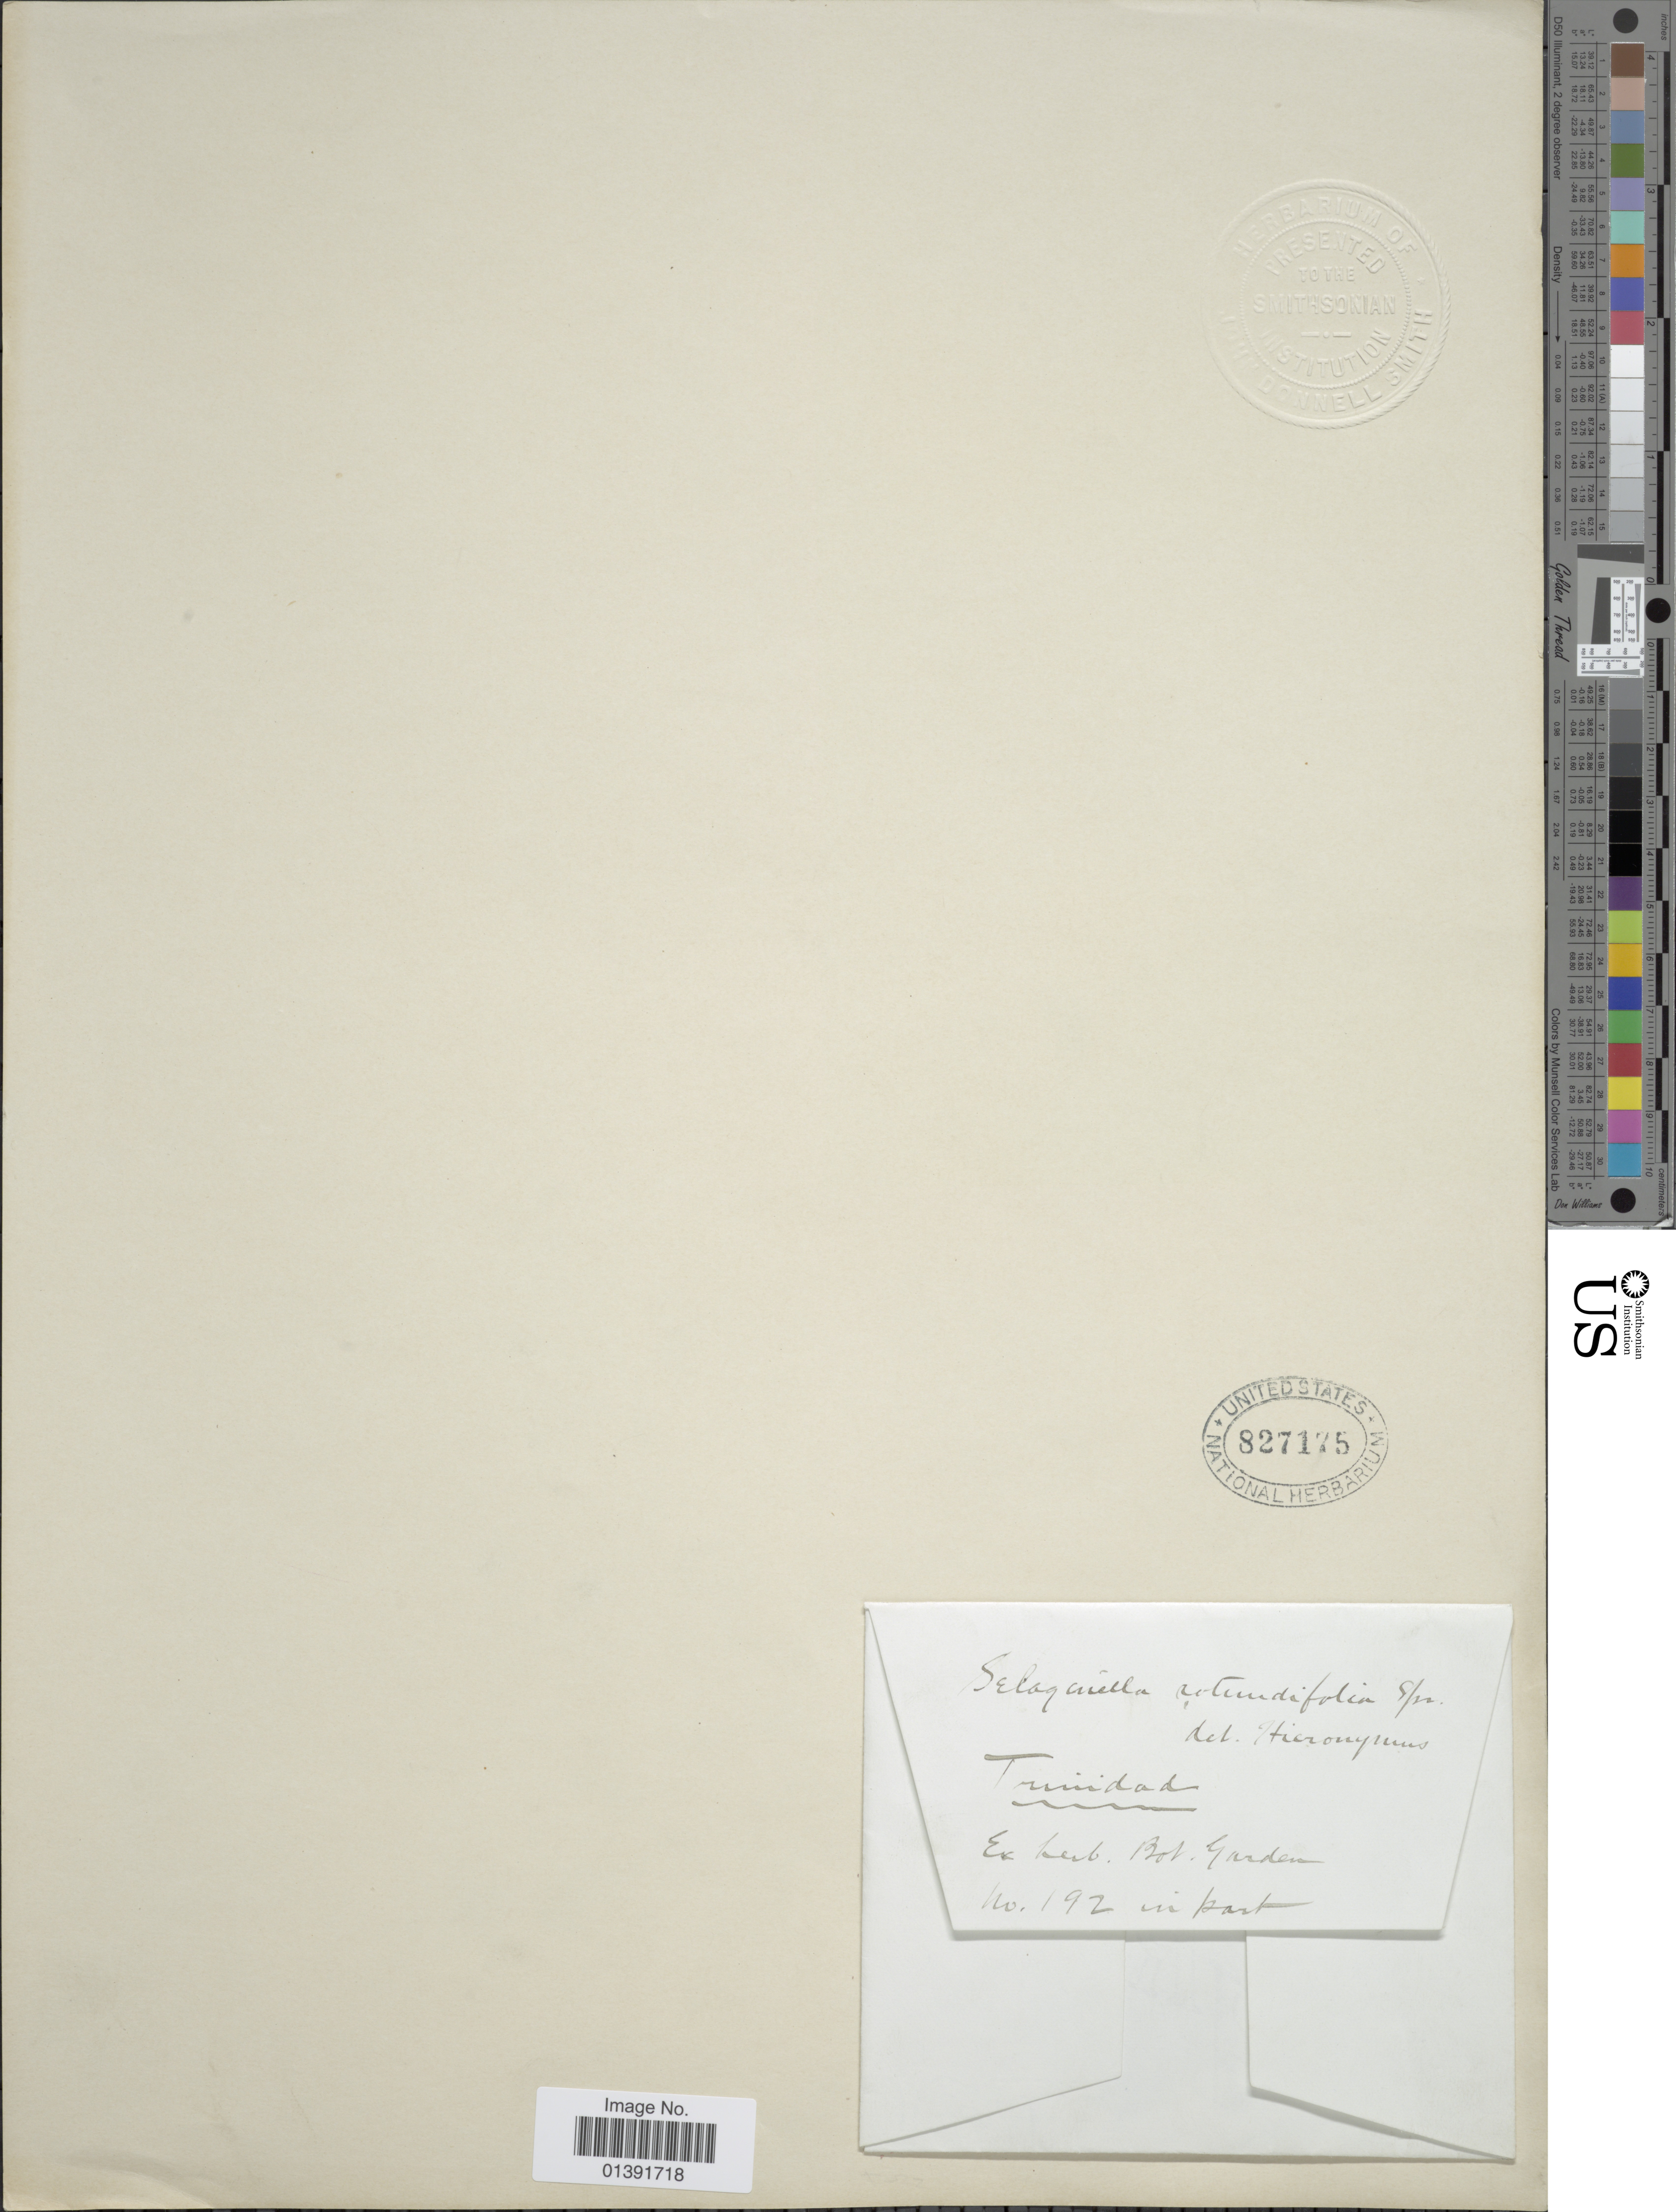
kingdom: Plantae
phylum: Tracheophyta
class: Lycopodiopsida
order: Selaginellales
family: Selaginellaceae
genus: Selaginella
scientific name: Selaginella rotundifolia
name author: Spring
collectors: ex herb. Bot. Gard.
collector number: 192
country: Trinidad and Tobago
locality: Trinidad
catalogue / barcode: US 827175